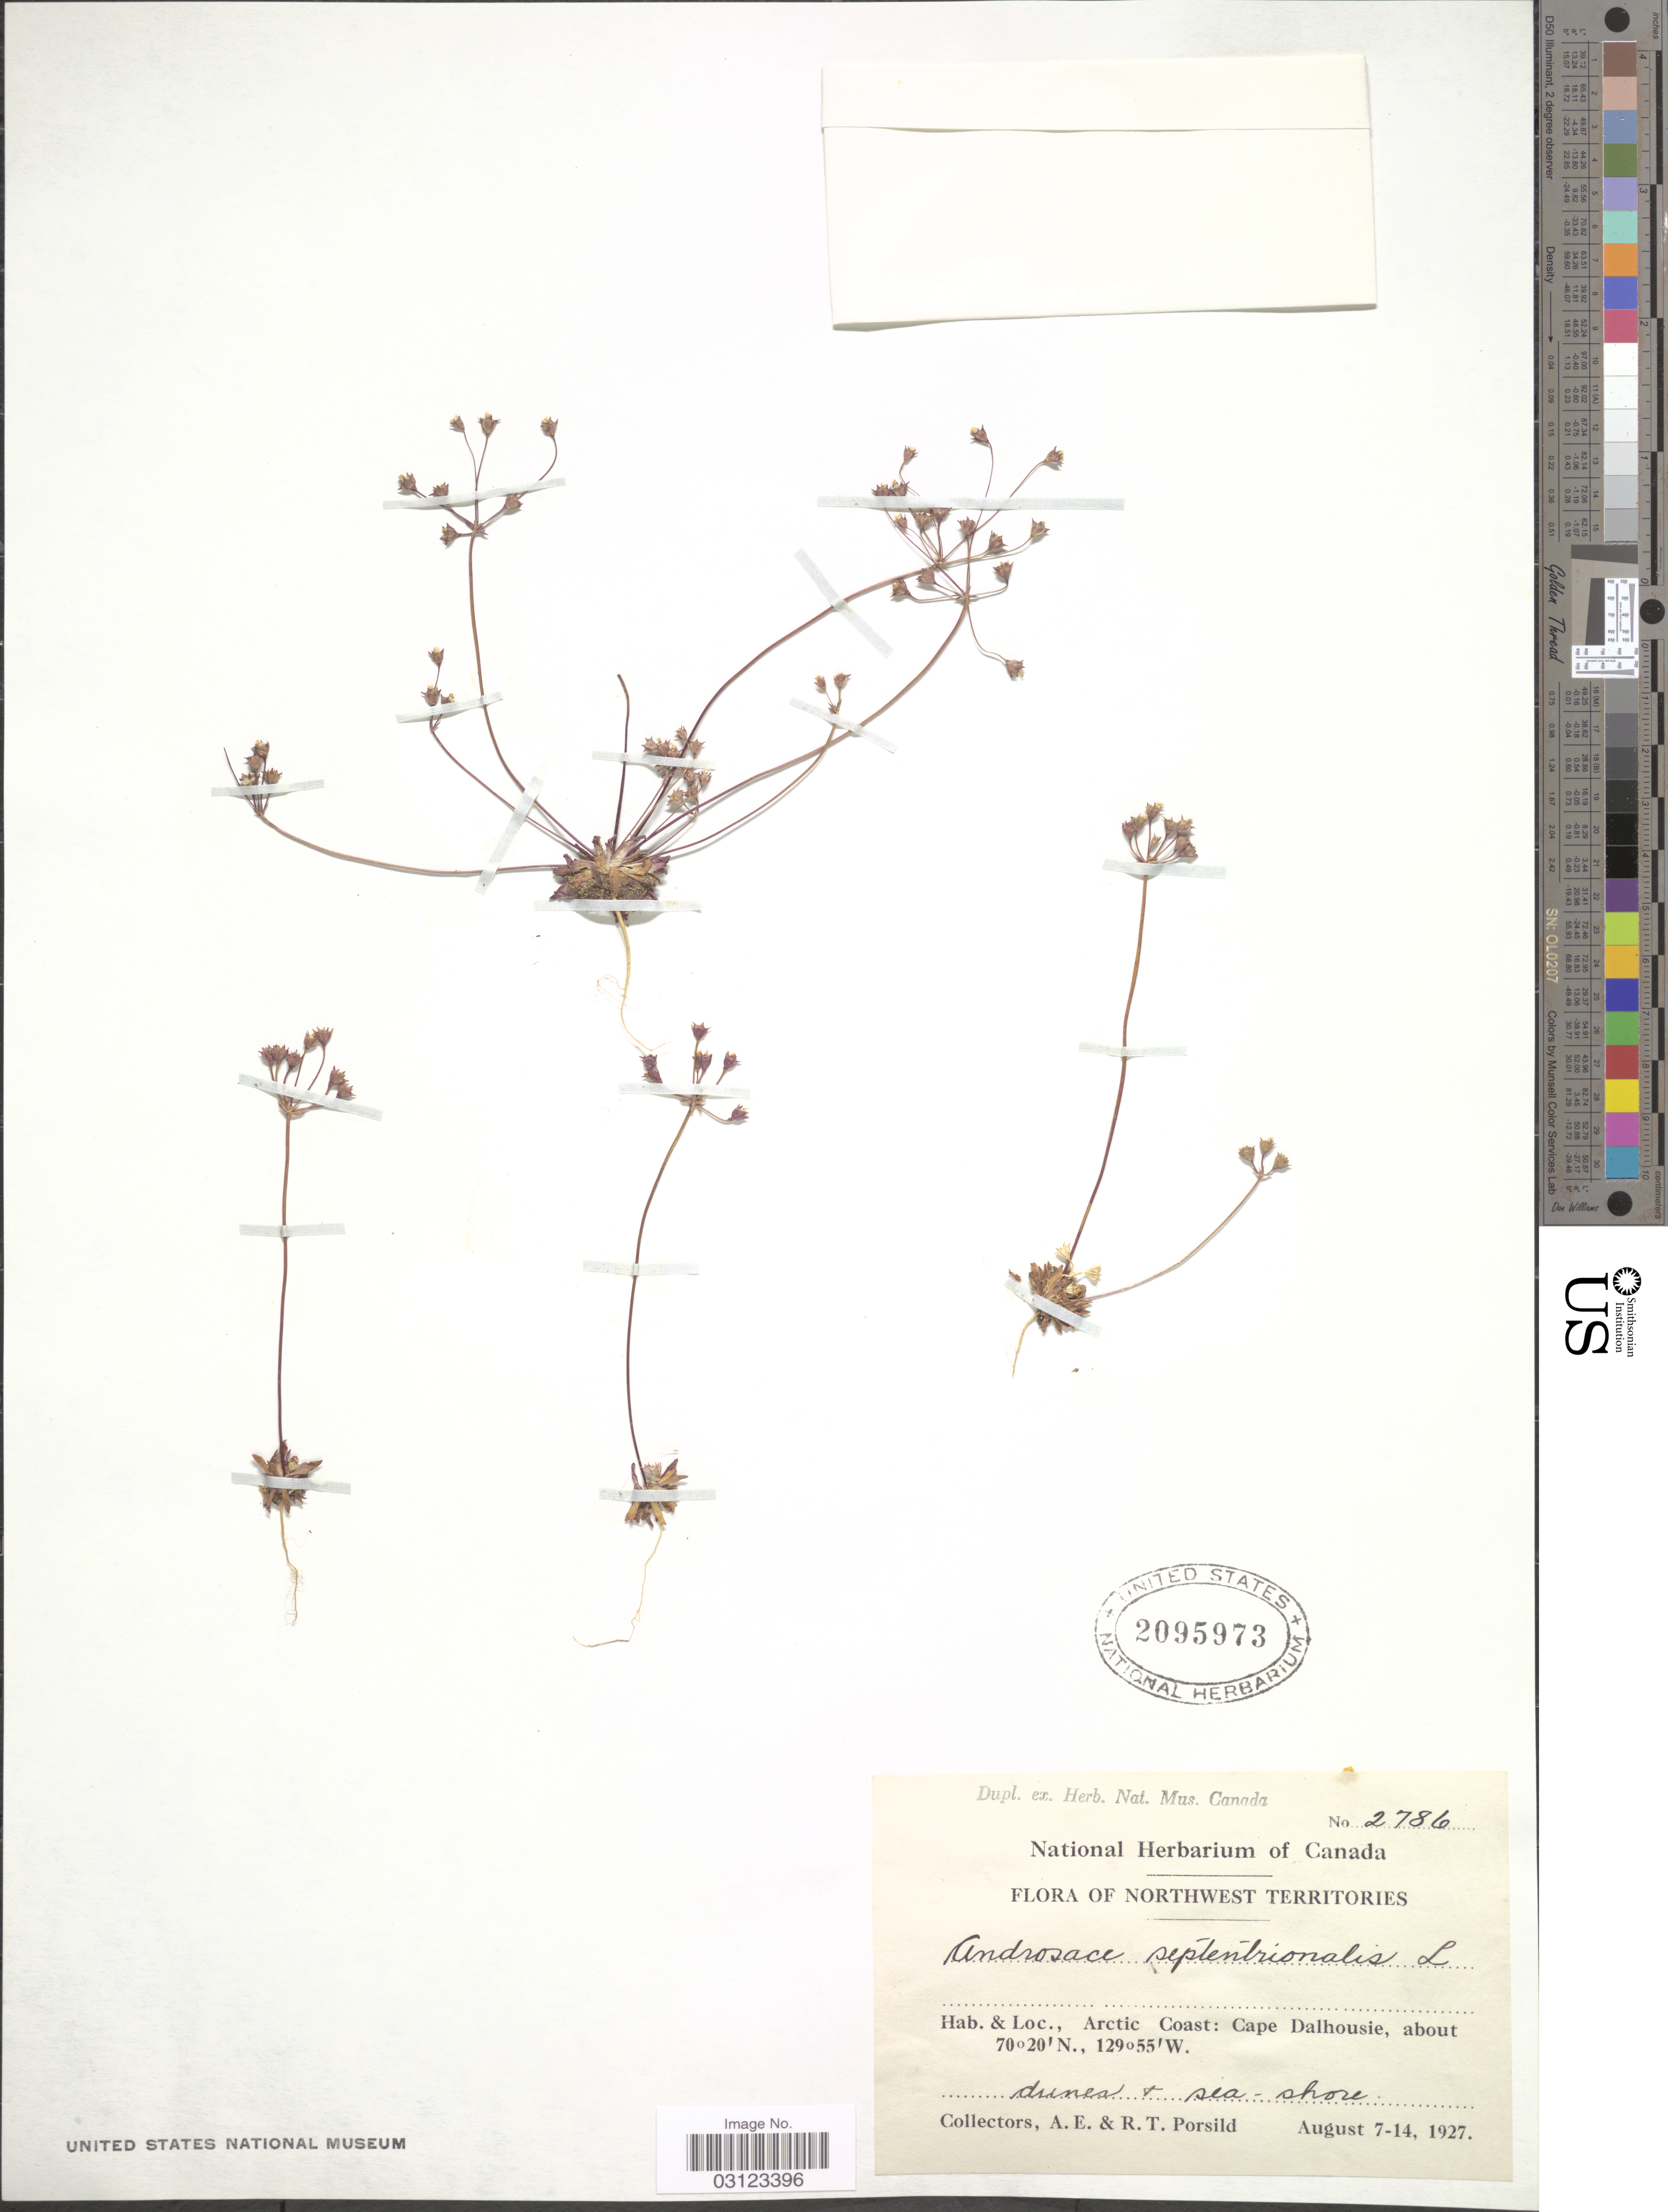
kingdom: Plantae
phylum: Tracheophyta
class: Magnoliopsida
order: Ericales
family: Primulaceae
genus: Androsace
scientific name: Androsace septentrionalis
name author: L.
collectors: A. E. Porsild & R. T. Porsild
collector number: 2786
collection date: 1927-08-07/1927-08-14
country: Canada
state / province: Northwest Territories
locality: Arctic Coast: Cape Dalhousie.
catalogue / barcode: US 2095973